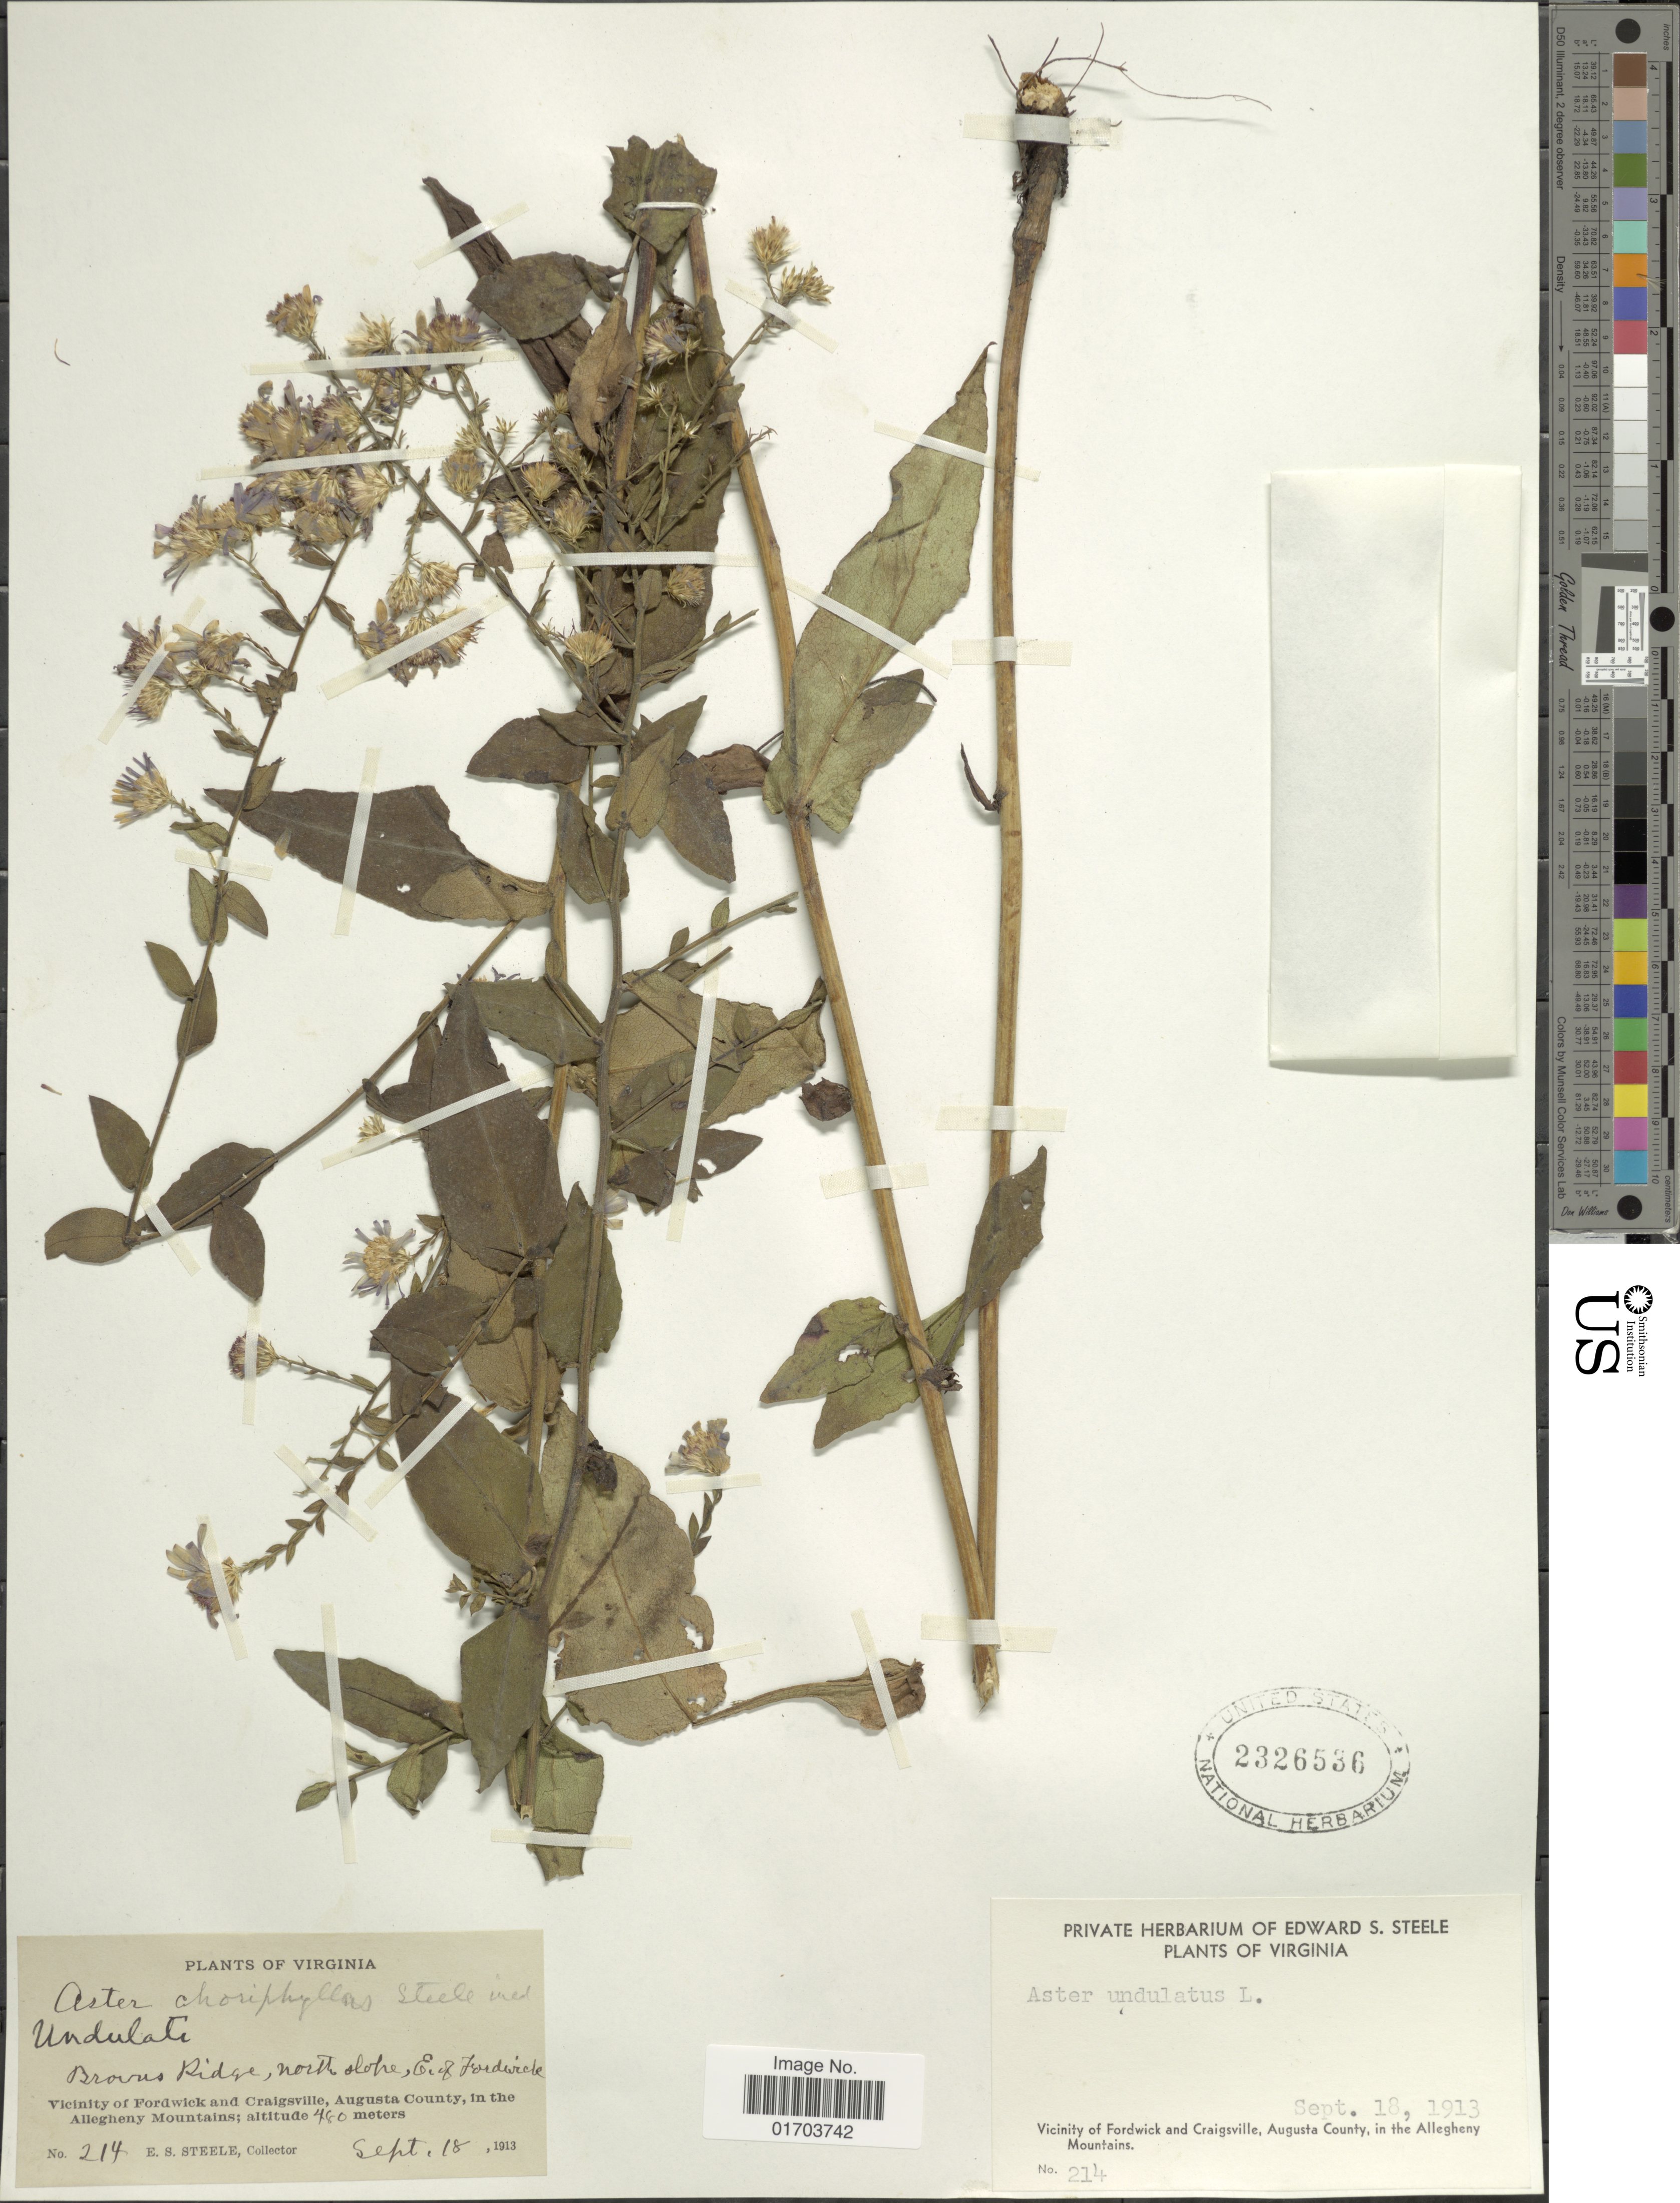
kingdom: Plantae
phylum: Tracheophyta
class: Magnoliopsida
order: Asterales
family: Asteraceae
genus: Symphyotrichum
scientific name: Symphyotrichum undulatum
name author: (L.) G.L. Nesom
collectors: E. Steele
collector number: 214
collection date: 1913-09-18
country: United States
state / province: Virginia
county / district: Augusta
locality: Virginia. Browns Ridge, north slope, E. of Fordwick. Vicinity of Fordwick and Craigsville, Augusta County, in the Allegheny Mountains.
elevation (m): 480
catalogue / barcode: US 2326536